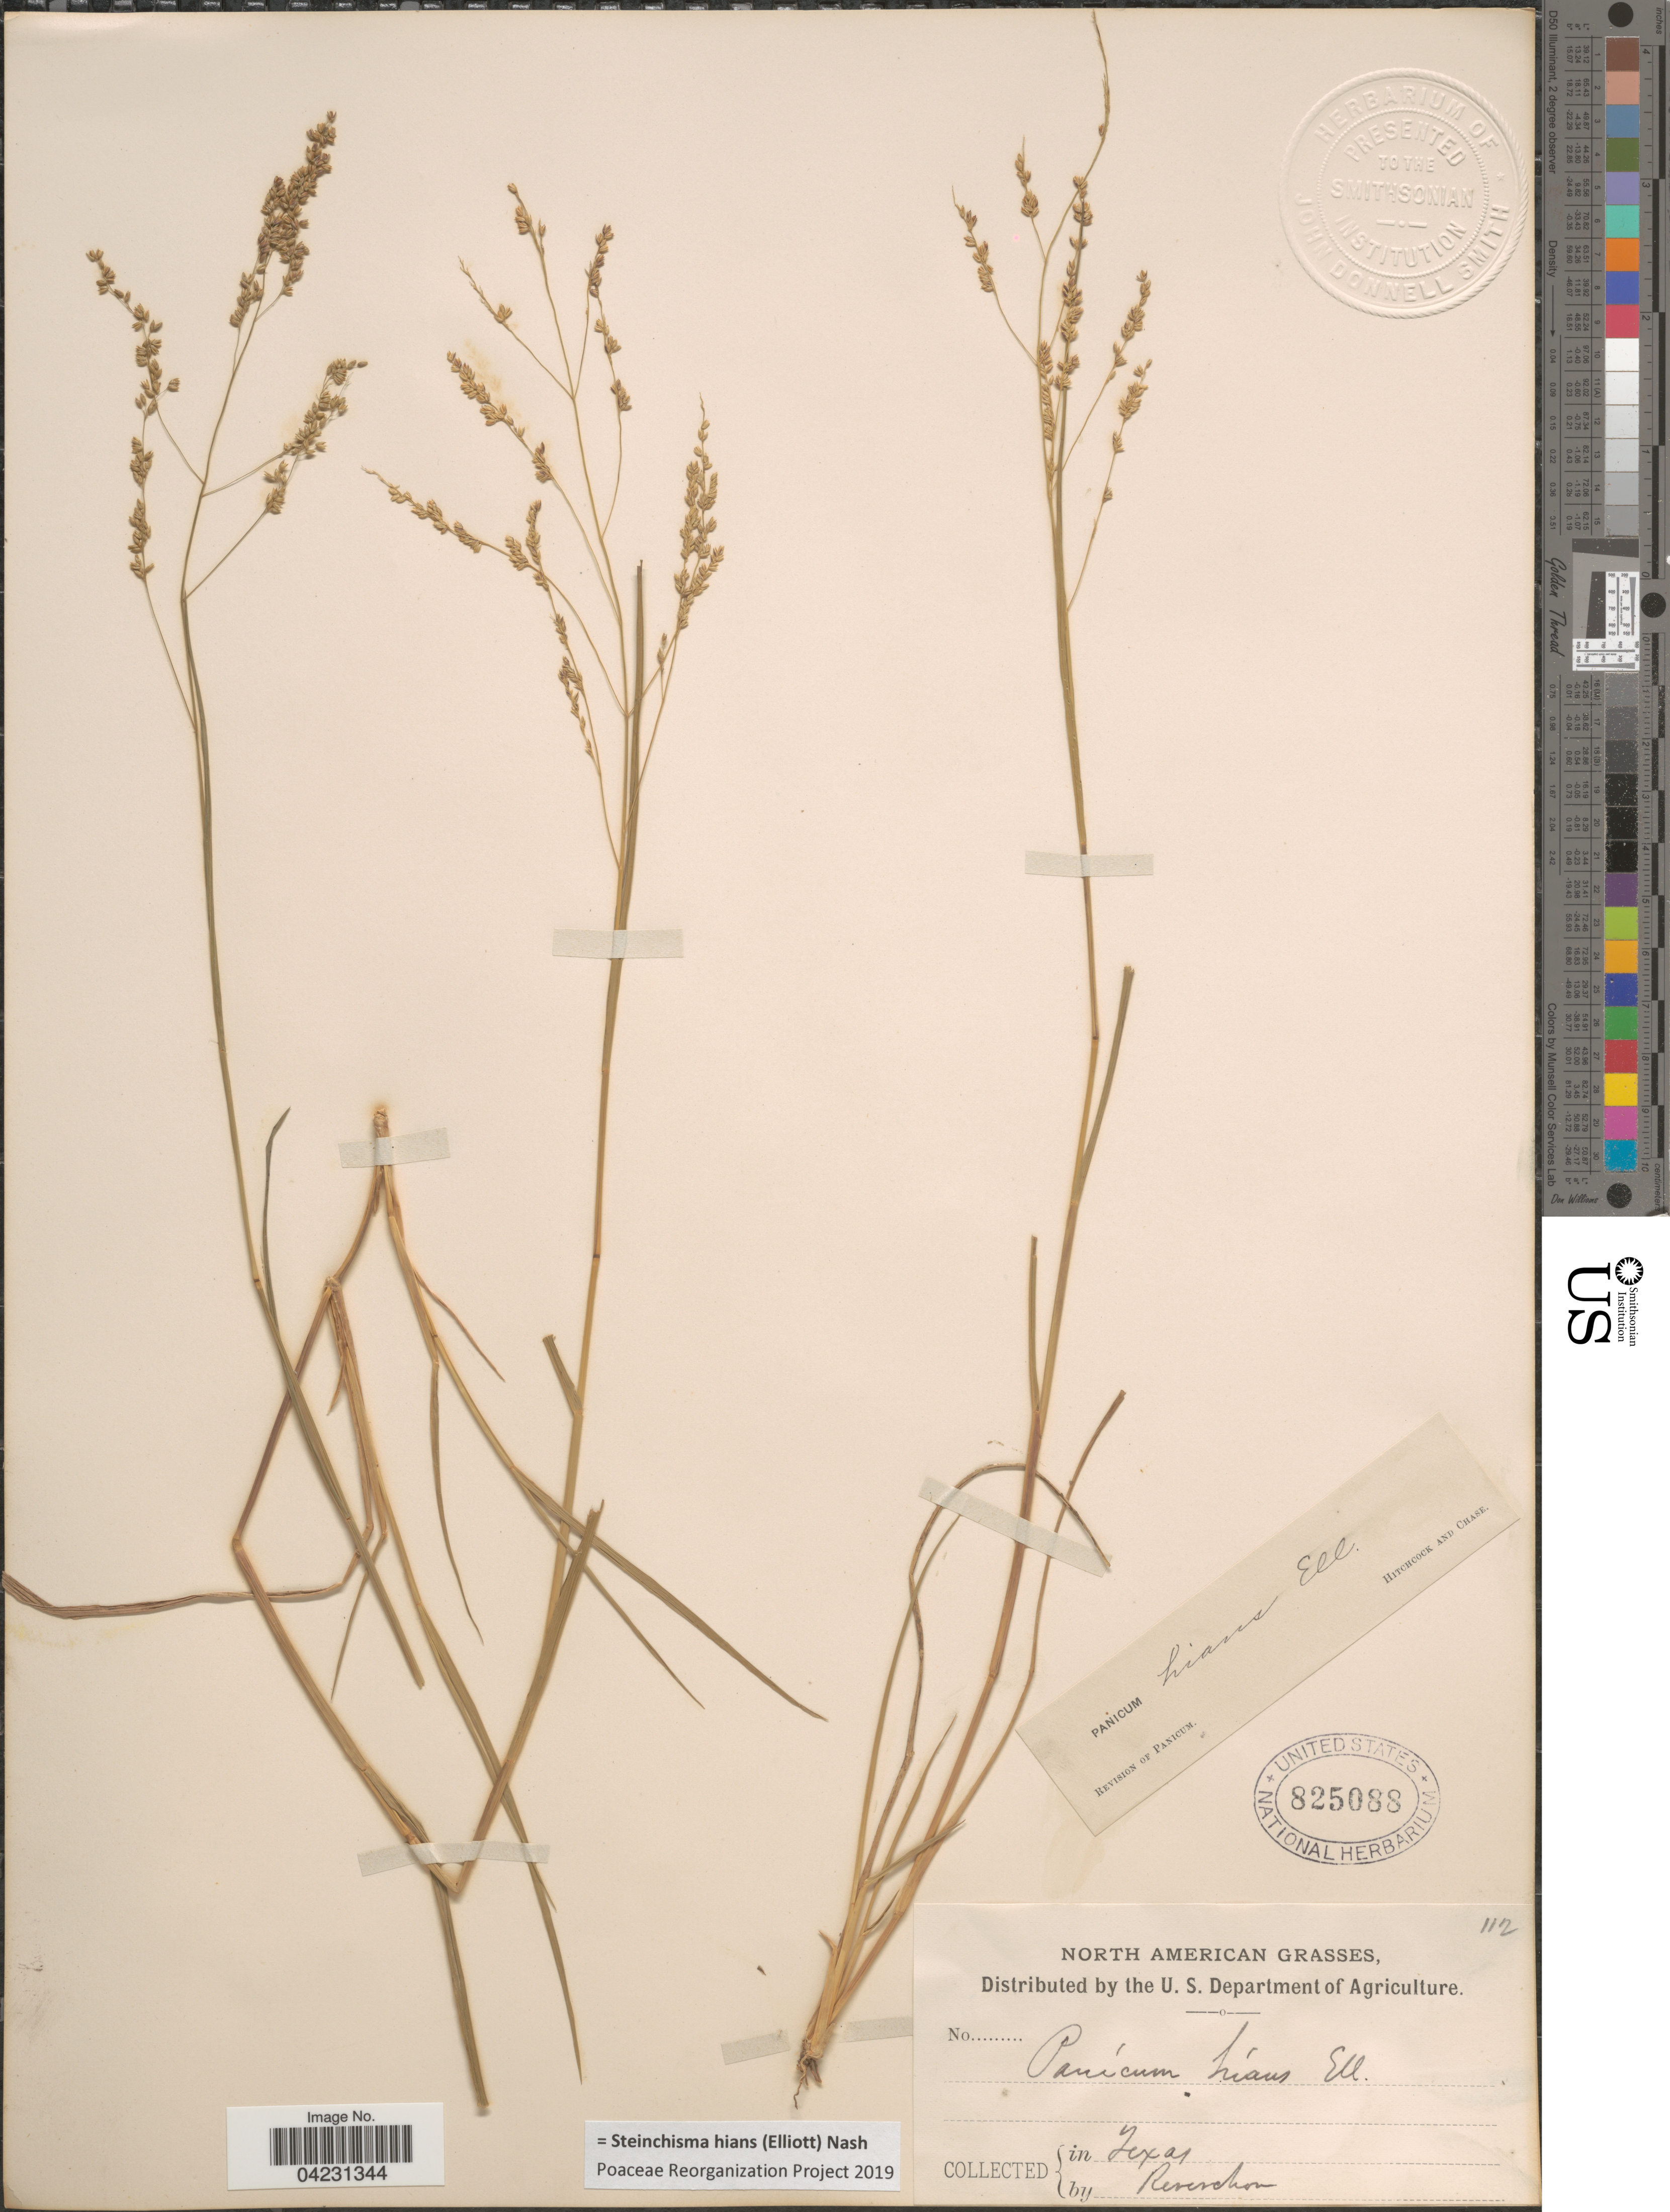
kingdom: Plantae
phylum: Tracheophyta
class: Liliopsida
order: Poales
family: Poaceae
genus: Steinchisma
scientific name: Steinchisma hians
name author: (Elliott) Nash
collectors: -. Reverchon & -. Reverchon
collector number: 112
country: United States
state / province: Texas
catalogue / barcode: US 825088